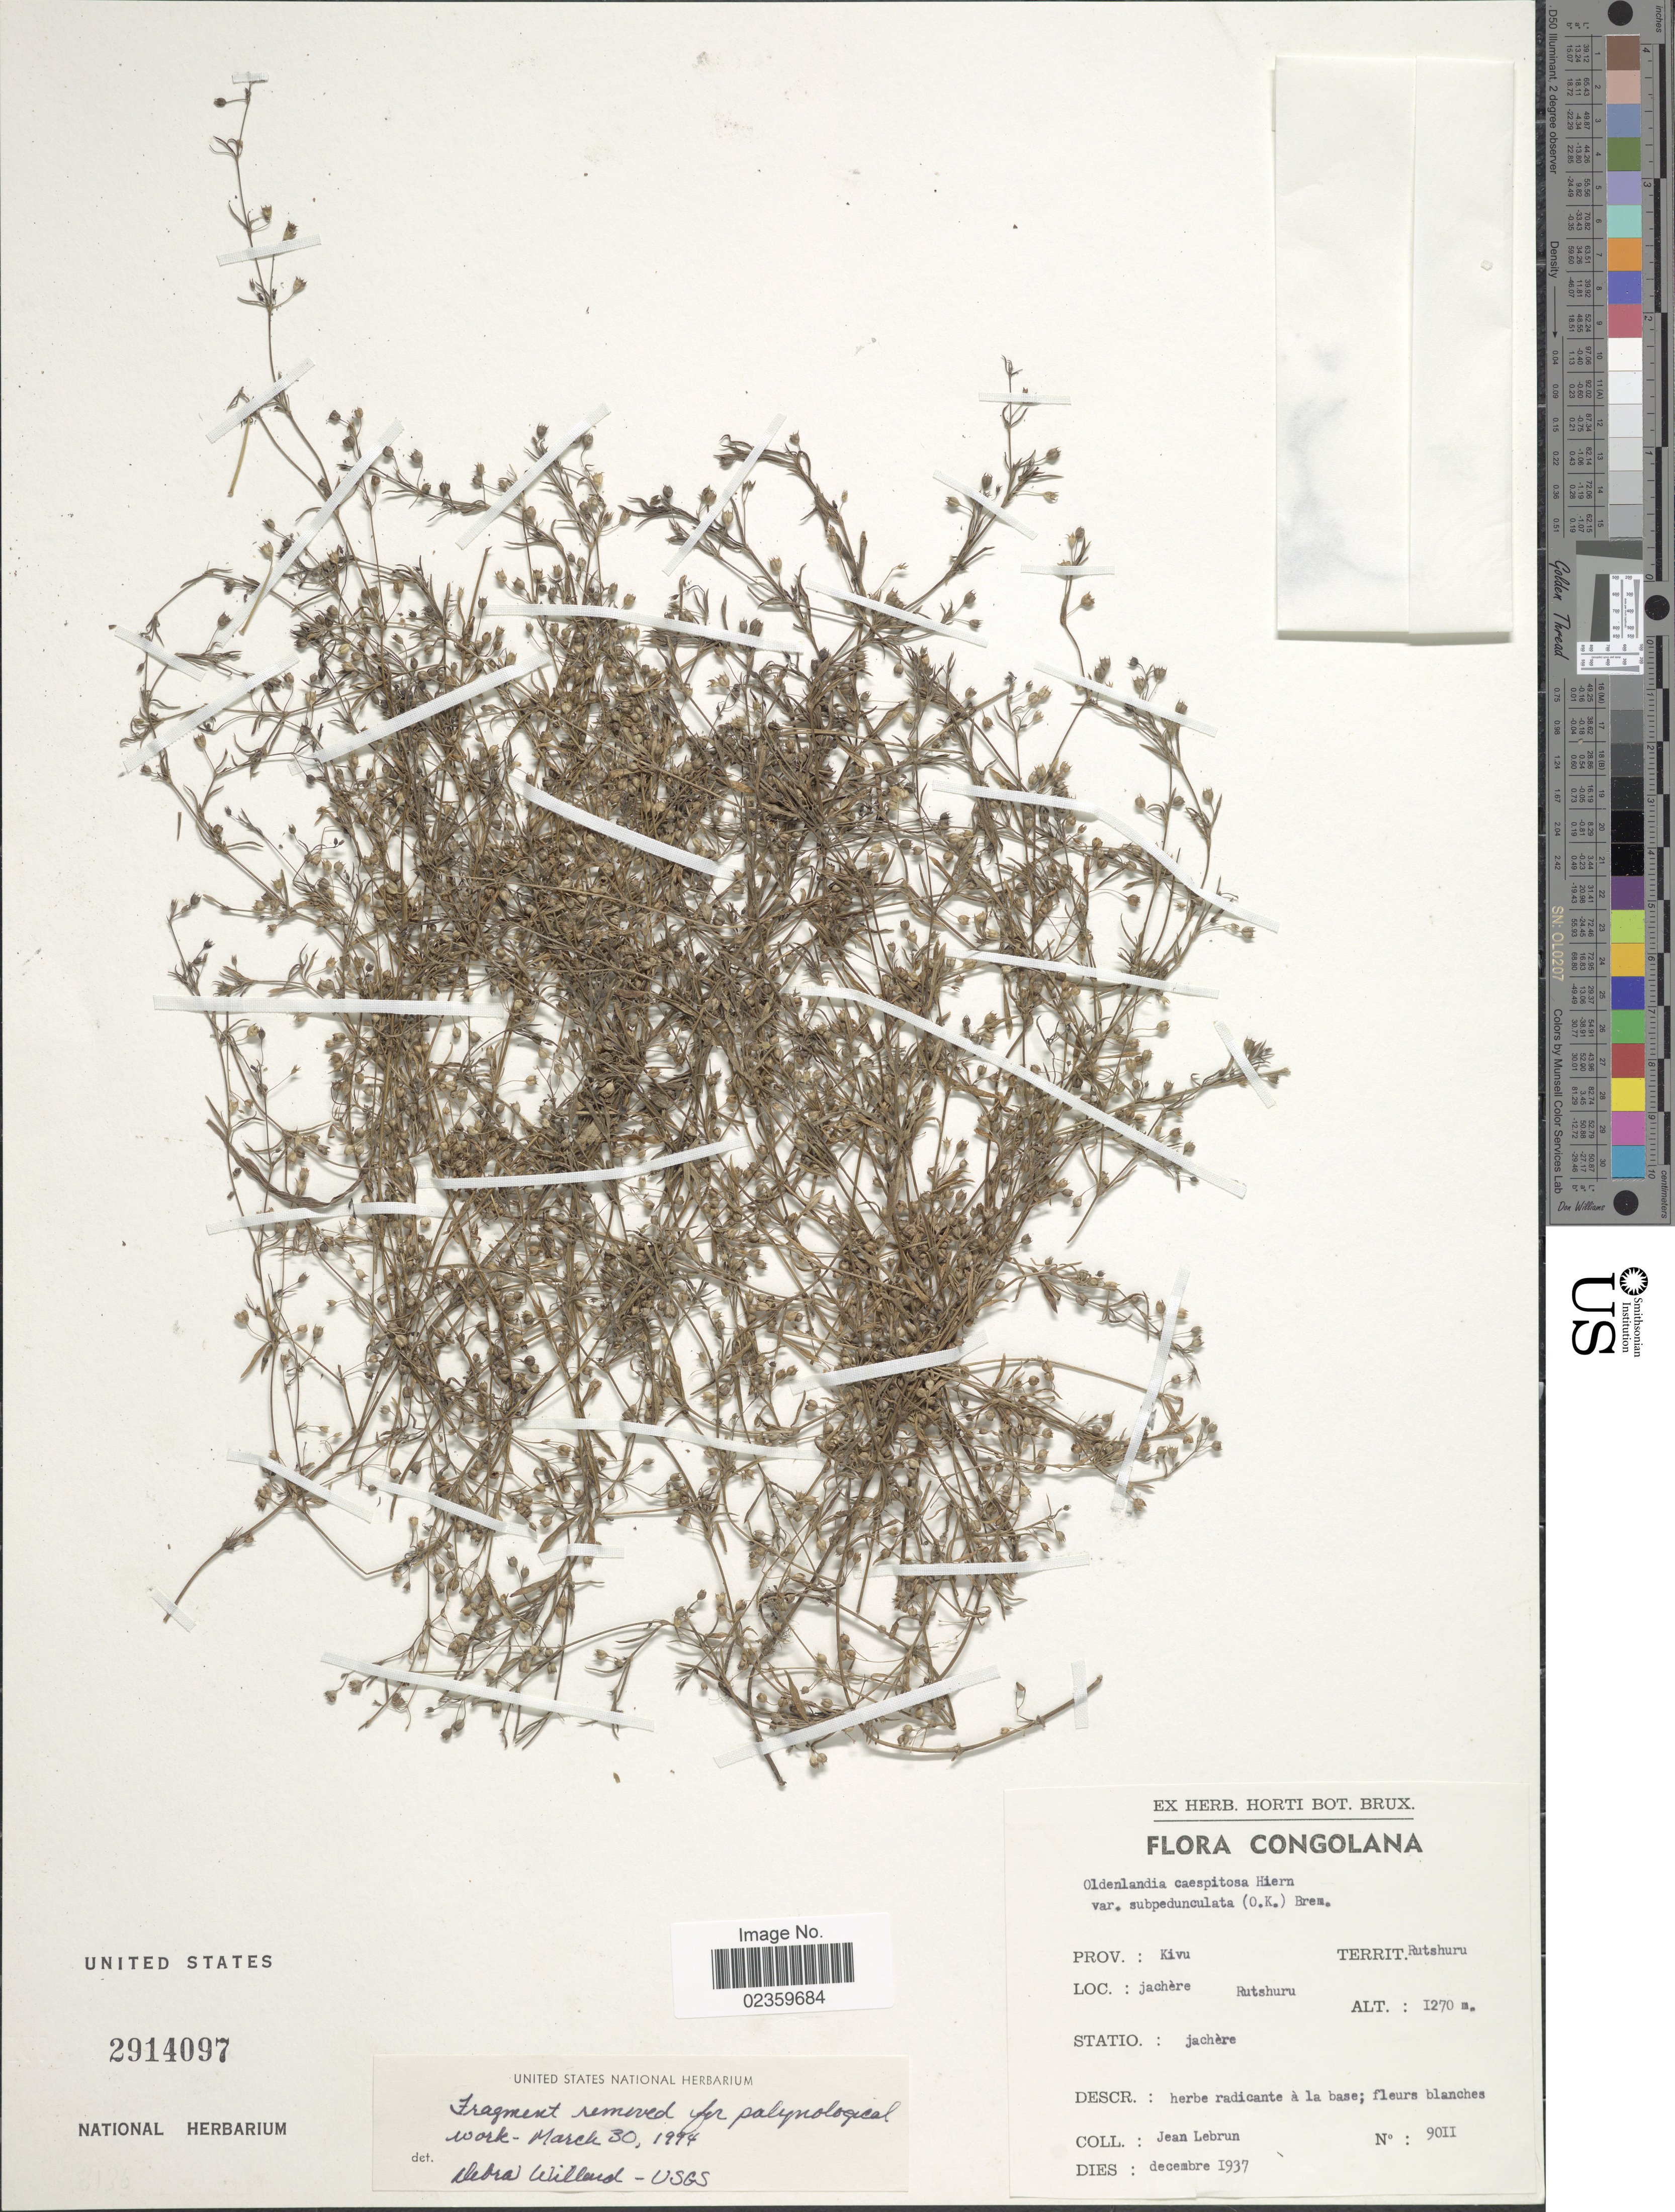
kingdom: Plantae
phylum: Tracheophyta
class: Magnoliopsida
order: Gentianales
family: Rubiaceae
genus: Kohautia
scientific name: Kohautia caespitosa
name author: Schnizl.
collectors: J. A. Lebrun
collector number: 9011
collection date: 1937-12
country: Congo, Republic of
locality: Congolana, Prov. Kivu, Territ. Rutshuru, Jachere, Rutshuru, Statio Jachere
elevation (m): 1270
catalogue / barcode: US 2914097